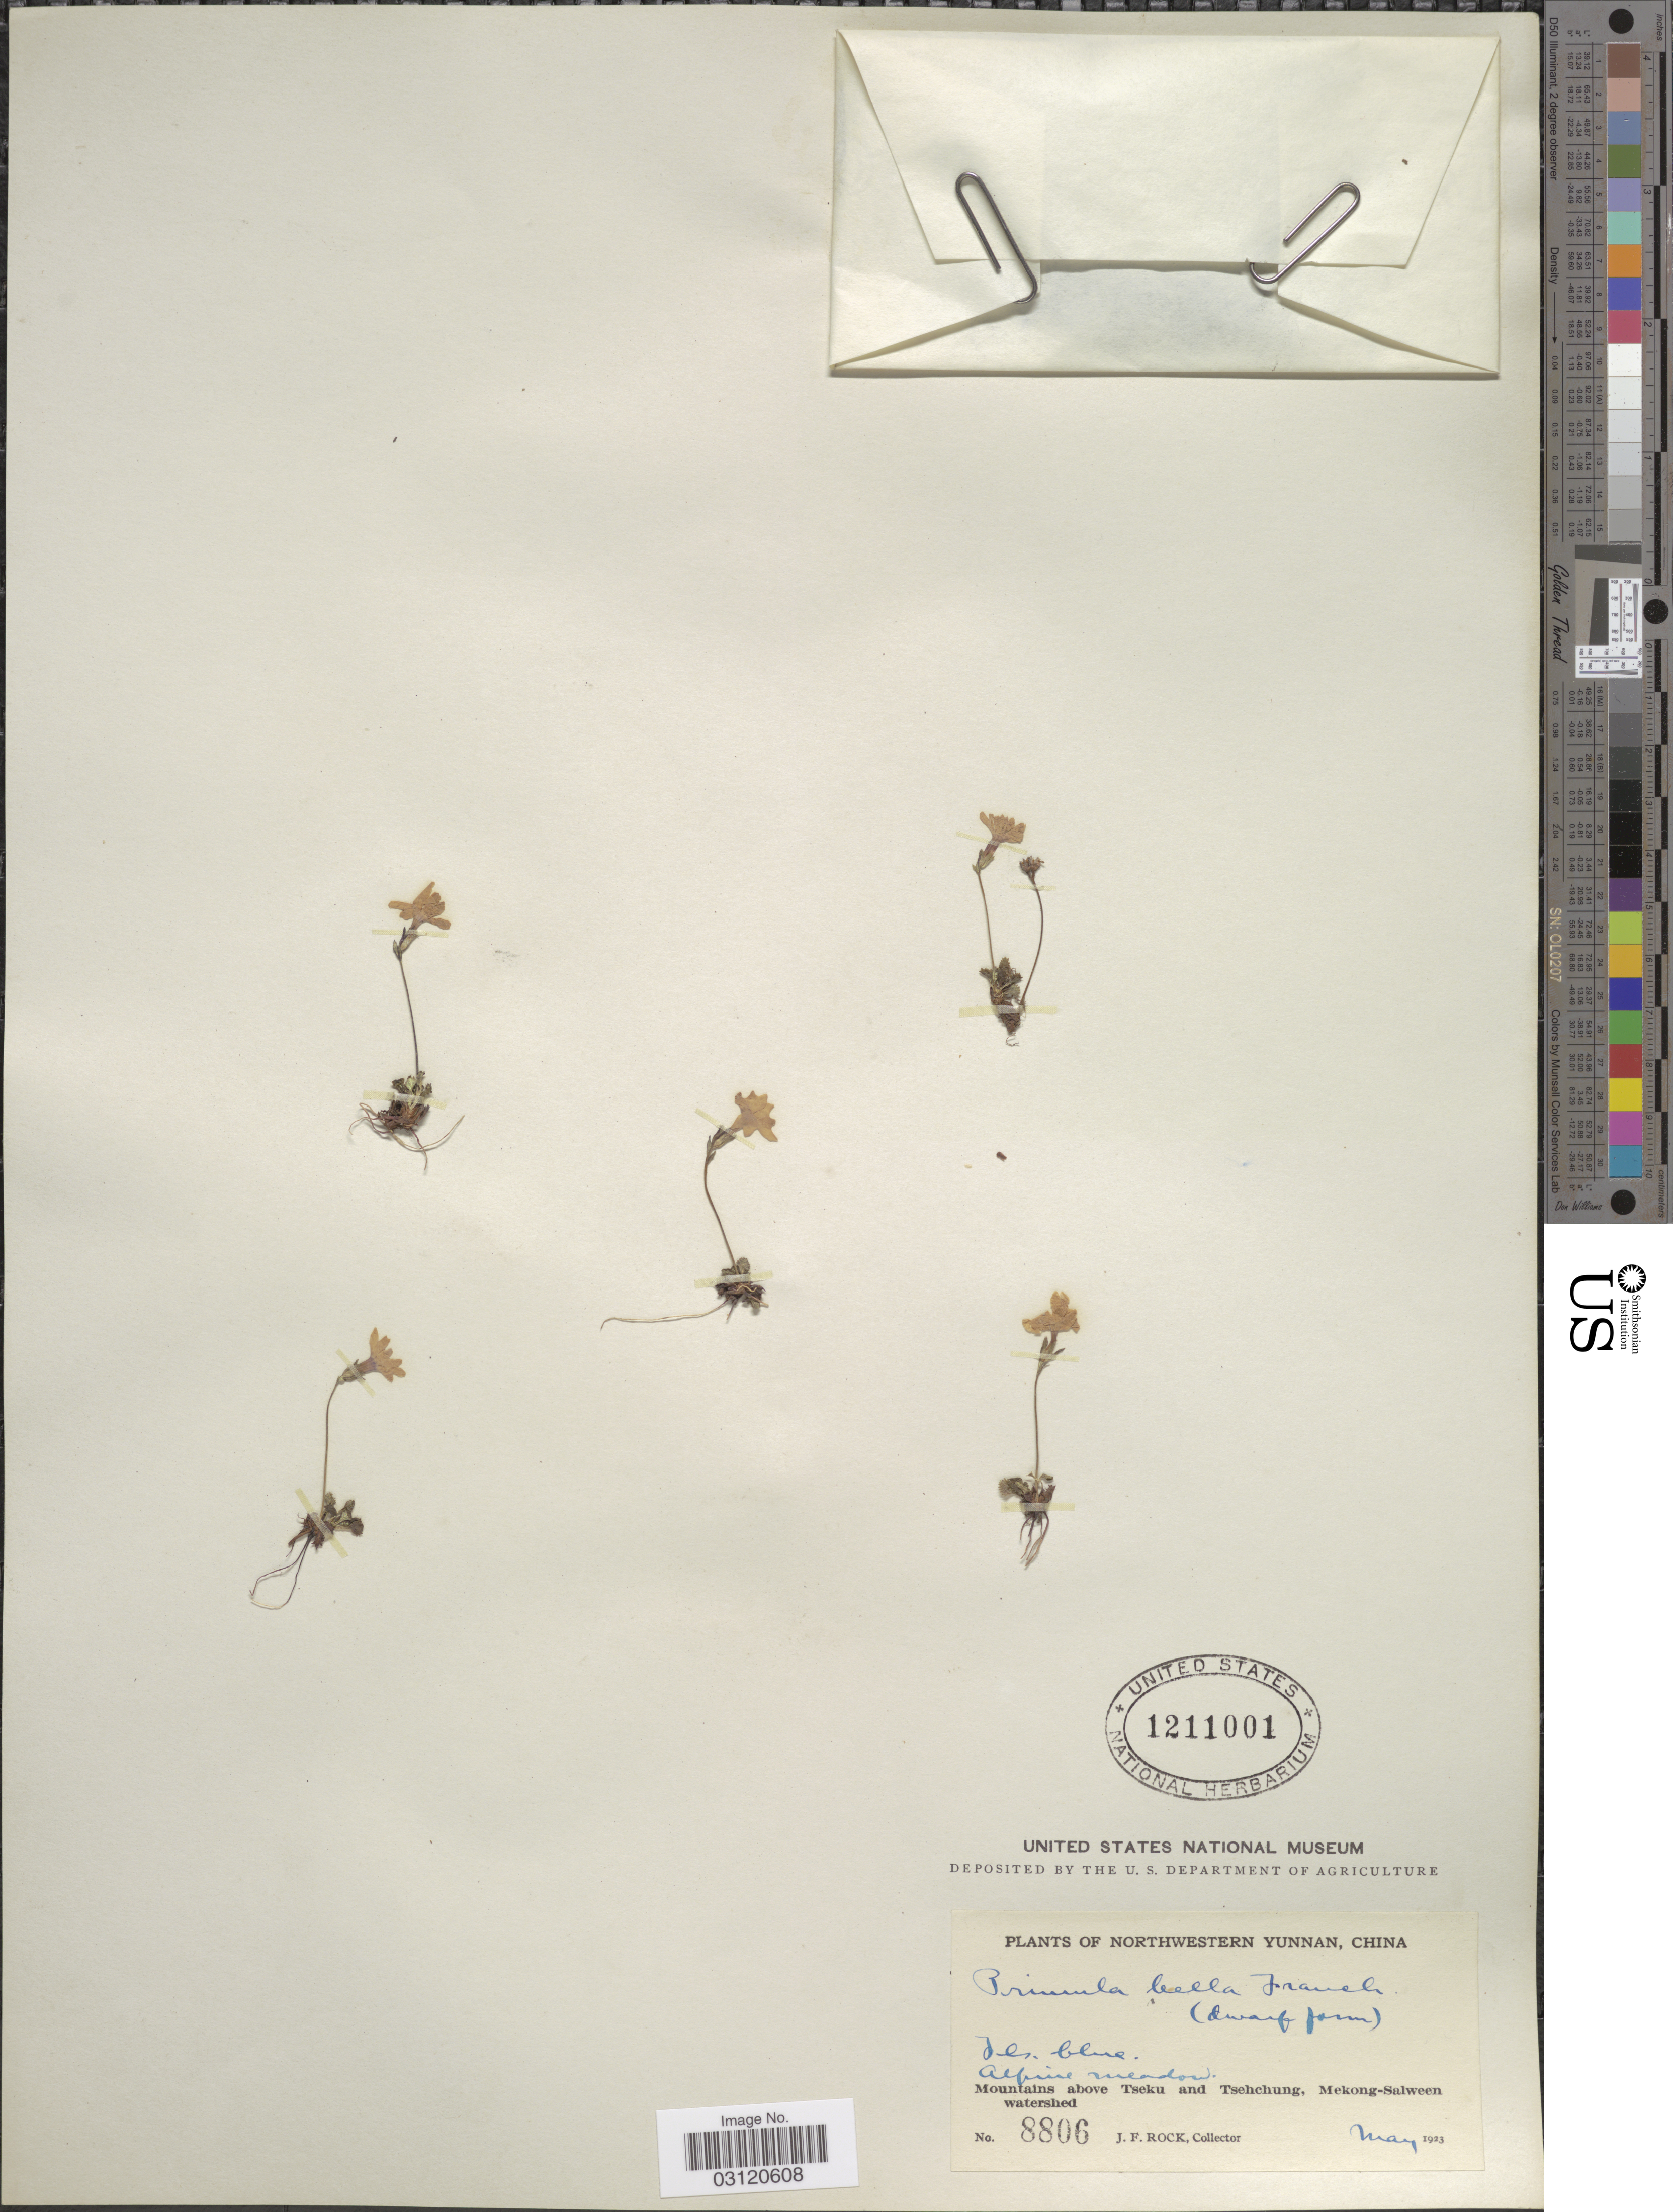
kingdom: Plantae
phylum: Tracheophyta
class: Magnoliopsida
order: Ericales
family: Primulaceae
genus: Primula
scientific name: Primula bella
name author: Franch.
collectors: J. Rock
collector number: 8806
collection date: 1923-05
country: China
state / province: Yunnan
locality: Northwestern Yunnan, Mountains above Tseku and Tsehchung, Mekong-Salween watershed.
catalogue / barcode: US 1211001